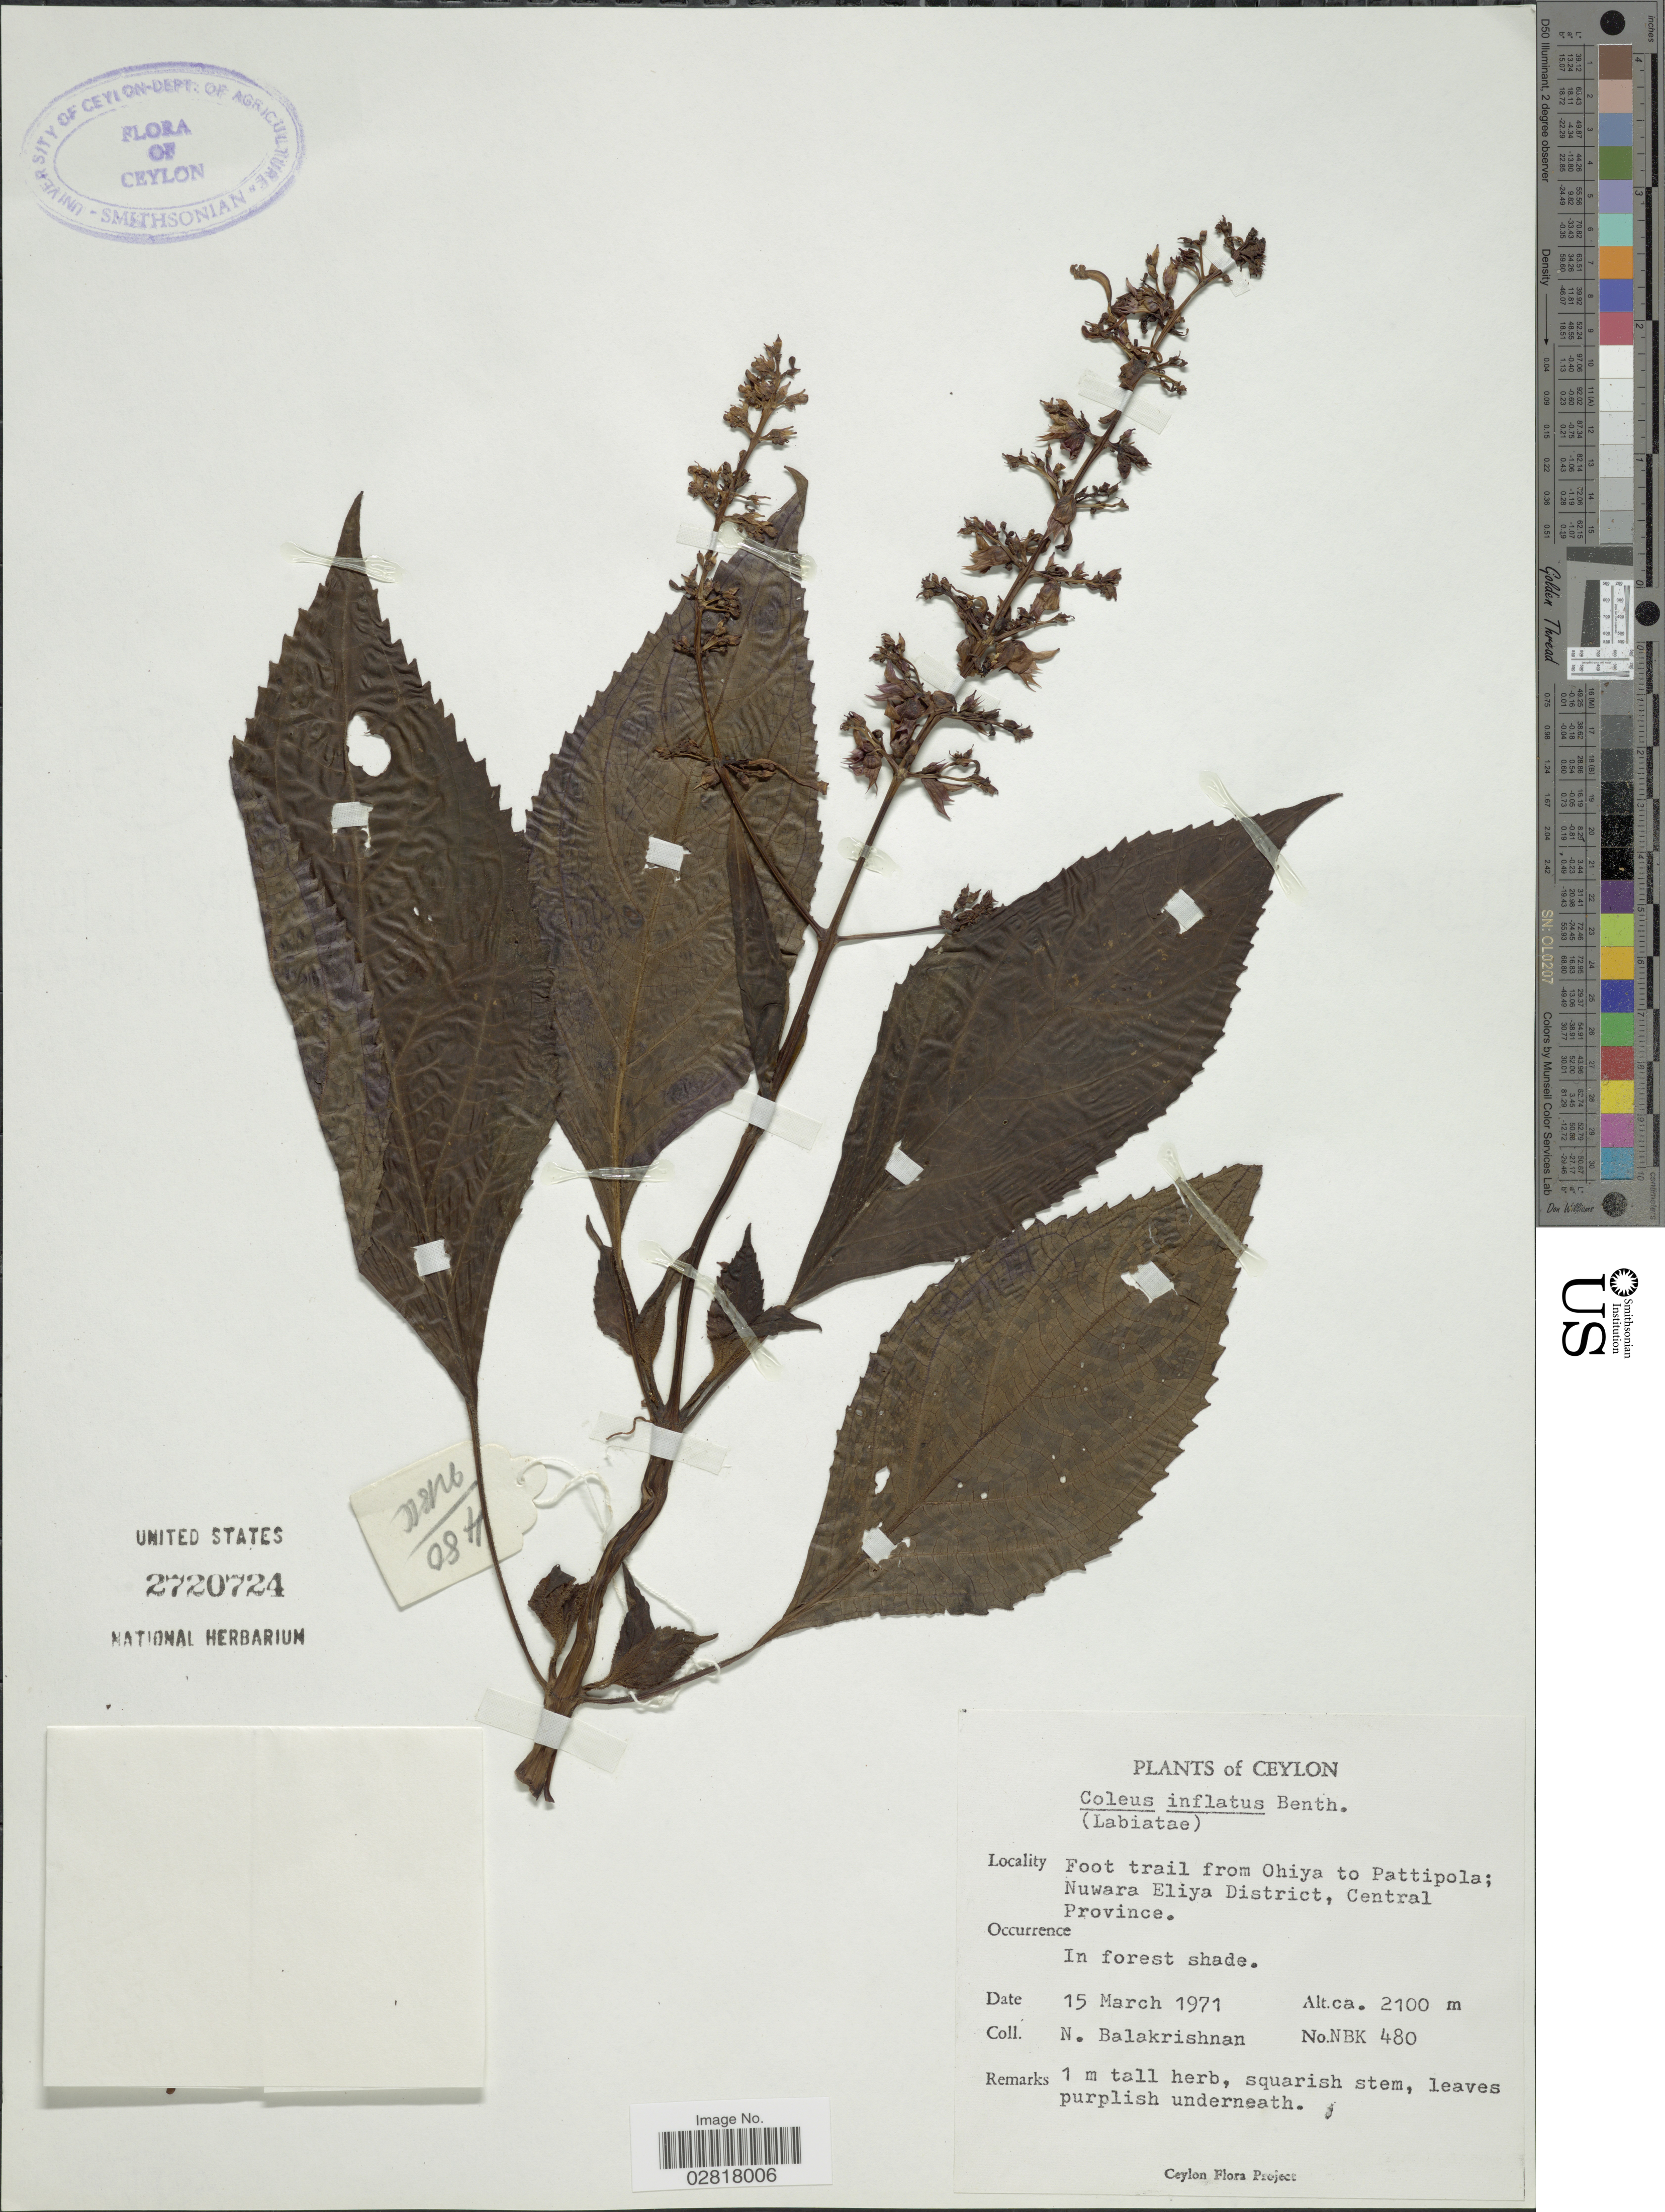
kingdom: Plantae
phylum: Tracheophyta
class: Magnoliopsida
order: Lamiales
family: Lamiaceae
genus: Plectranthus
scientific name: Plectranthus inflatus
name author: (Benth.) R.H. Willemse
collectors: N. Balakrishnan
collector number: NBK480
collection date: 1971-03-15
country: Sri Lanka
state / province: Central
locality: Ceylon, Foot trail from Ohiya to Pattipola; Nuwara Eliya District.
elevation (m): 2100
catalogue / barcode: US 2720724